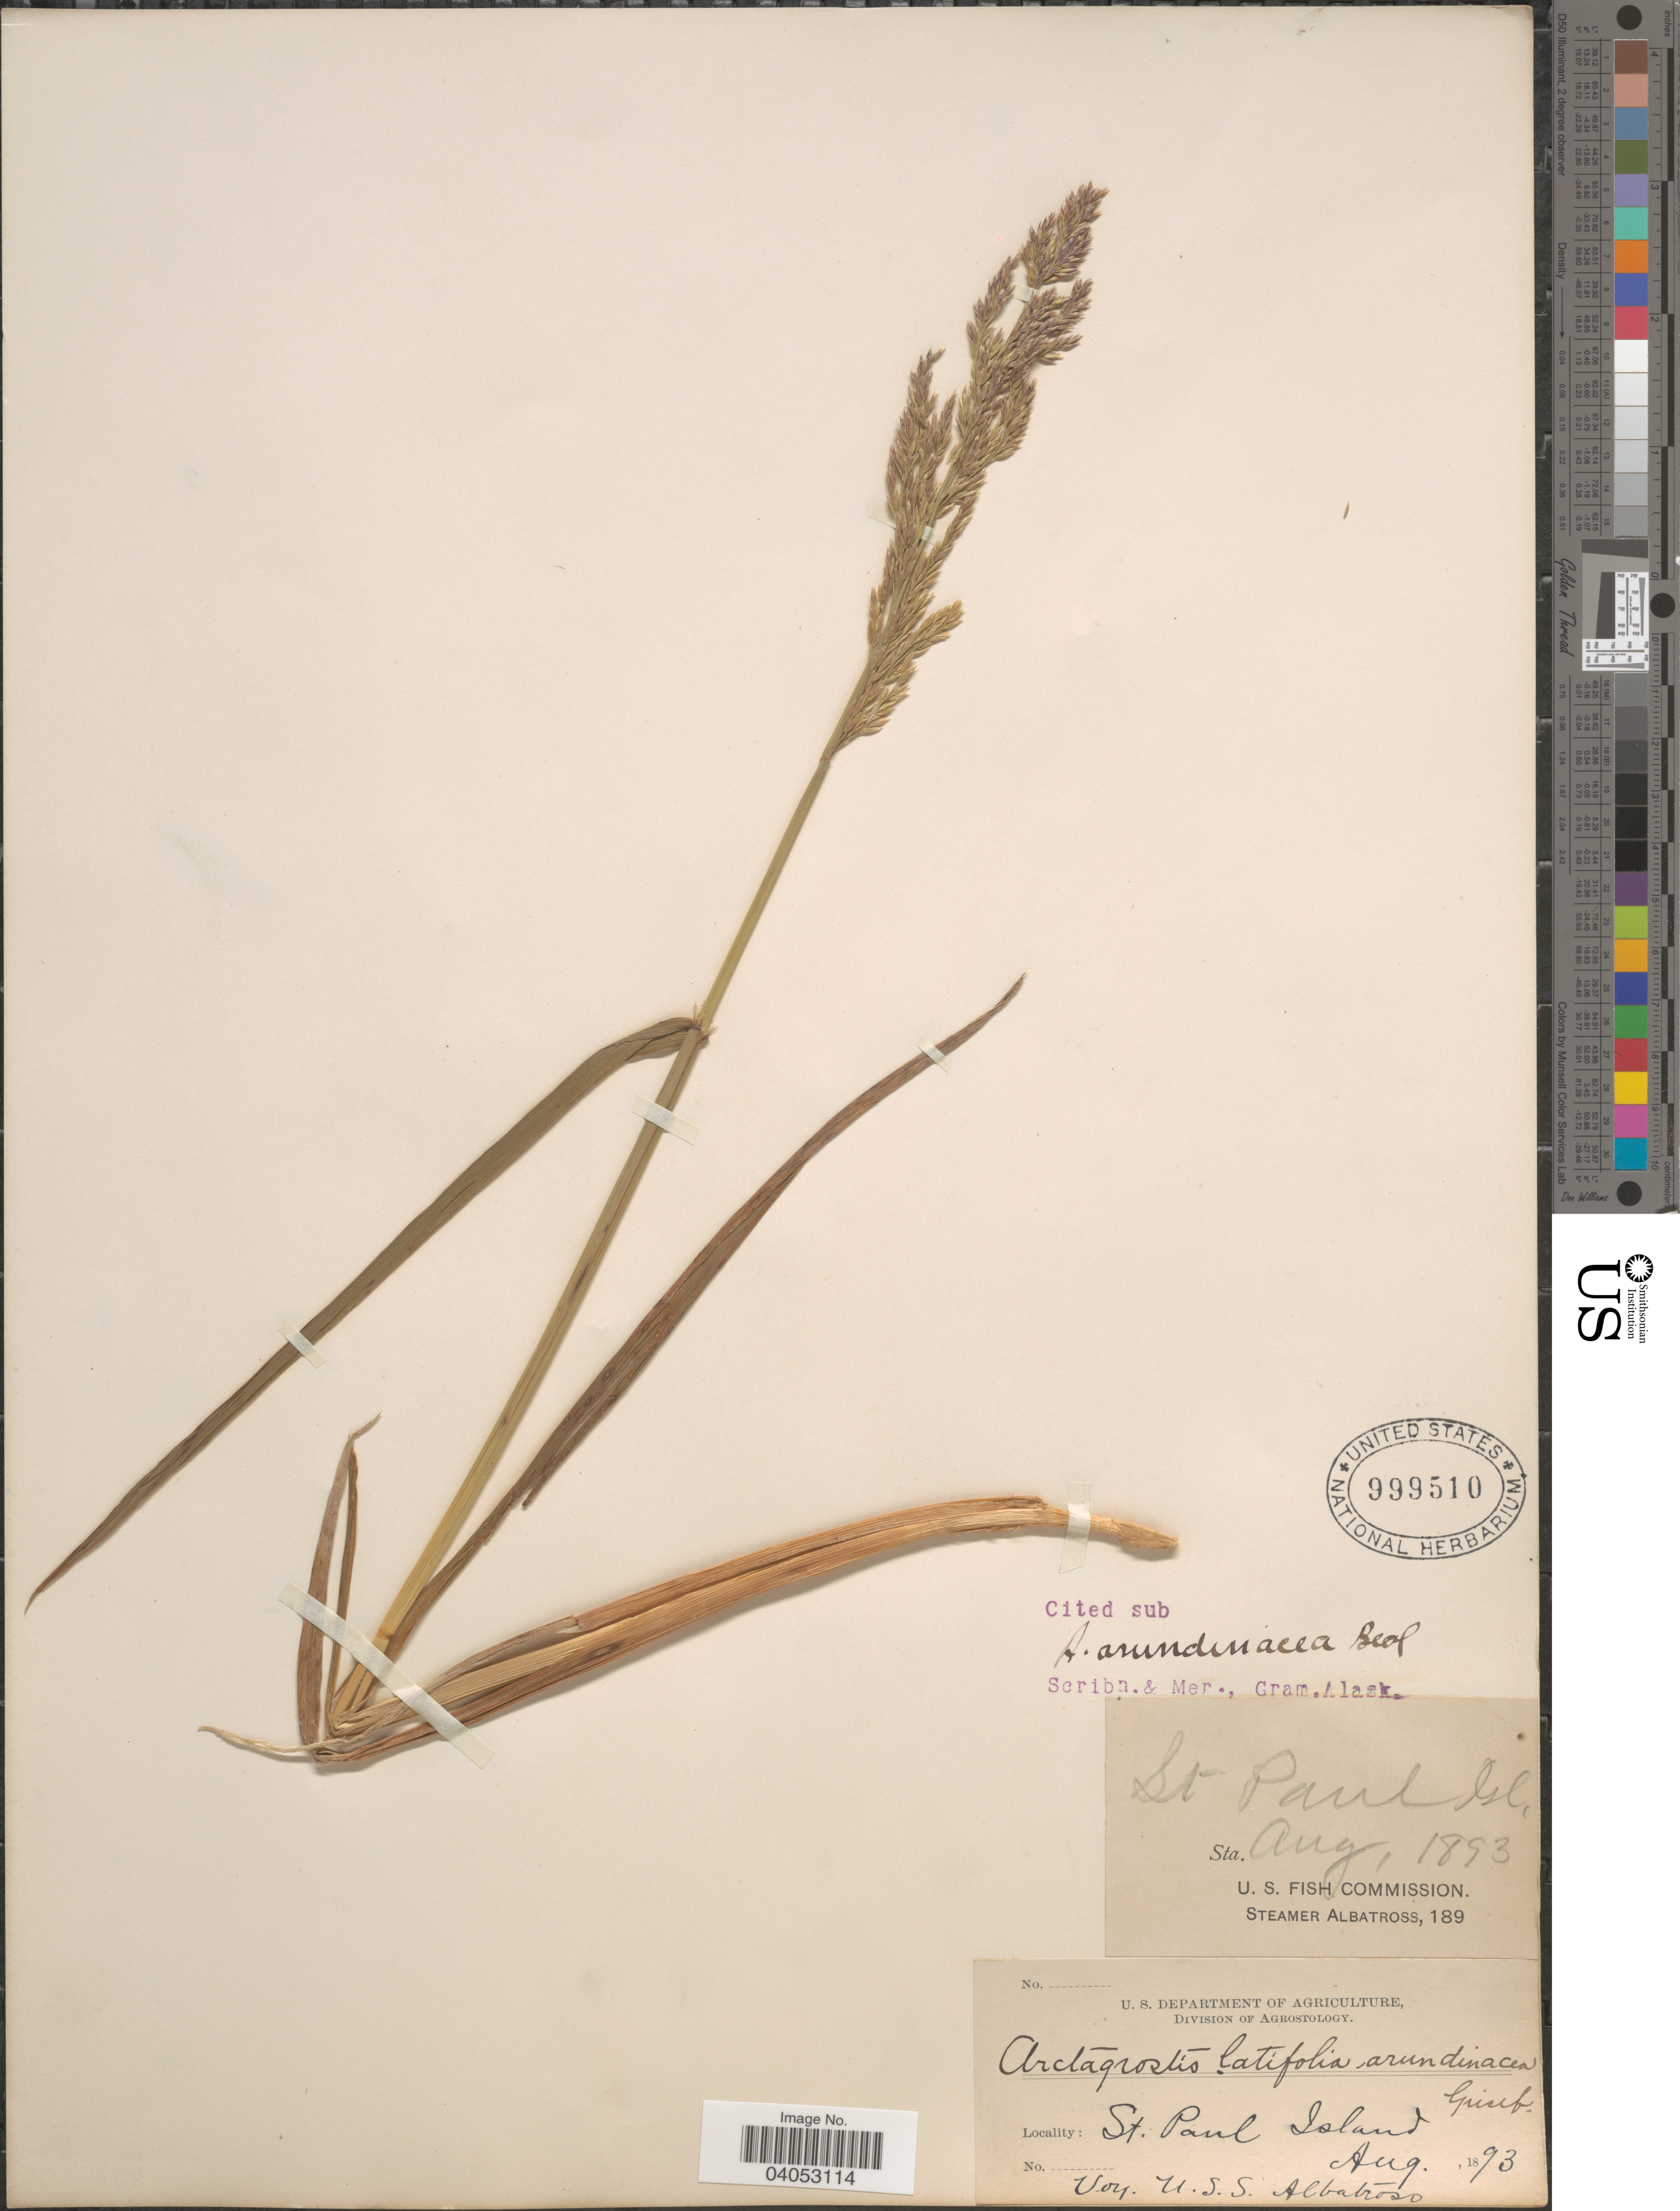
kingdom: Plantae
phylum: Tracheophyta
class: Liliopsida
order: Poales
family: Poaceae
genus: Arctagrostis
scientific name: Arctagrostis latifolia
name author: (R. Br.) Griseb.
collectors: "The Albatross"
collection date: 1893-08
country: United States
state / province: Alaska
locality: St. Paul Island.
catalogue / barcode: US 999510